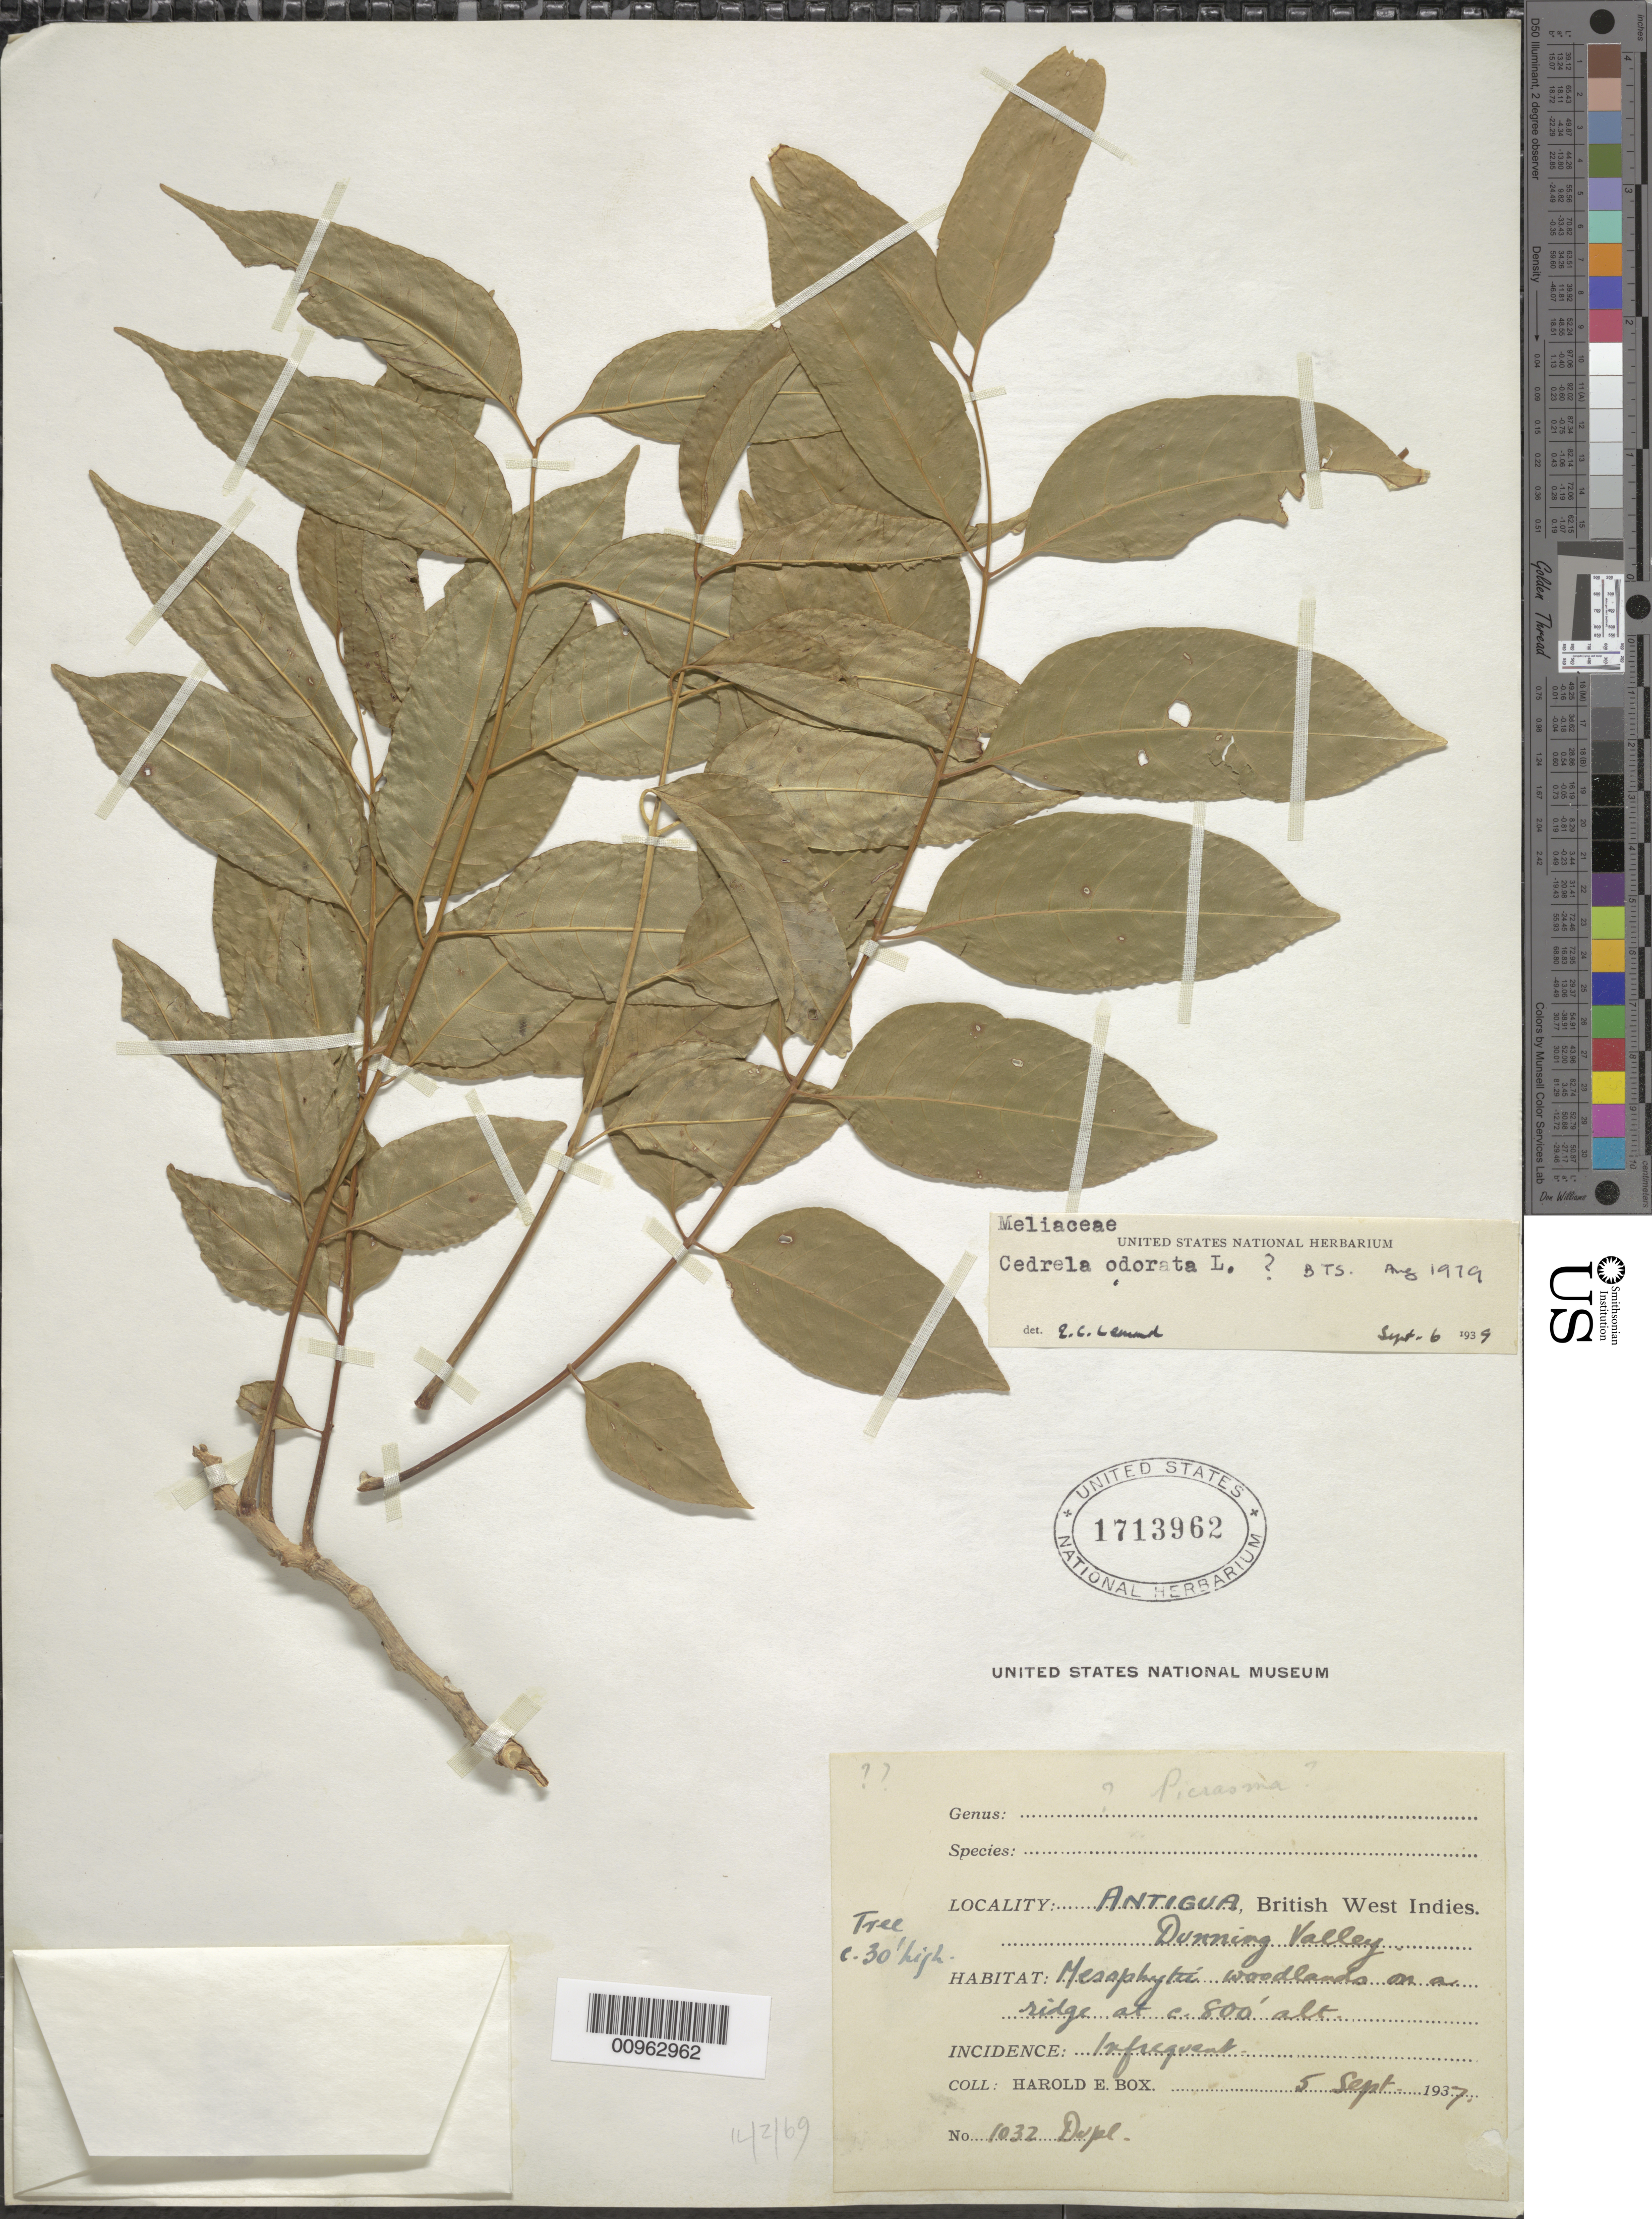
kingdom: Plantae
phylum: Tracheophyta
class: Magnoliopsida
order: Sapindales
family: Meliaceae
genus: Cedrela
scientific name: Cedrela odorata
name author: L.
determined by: Styles, B. T.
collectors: H. E. Box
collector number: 1032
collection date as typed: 05 Sep 1937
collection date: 1937-09-05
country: Antigua and Barbuda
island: Antigua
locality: Dunning Valley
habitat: Mesophytic woodlands on a ridge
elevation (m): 244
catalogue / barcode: US 1713962